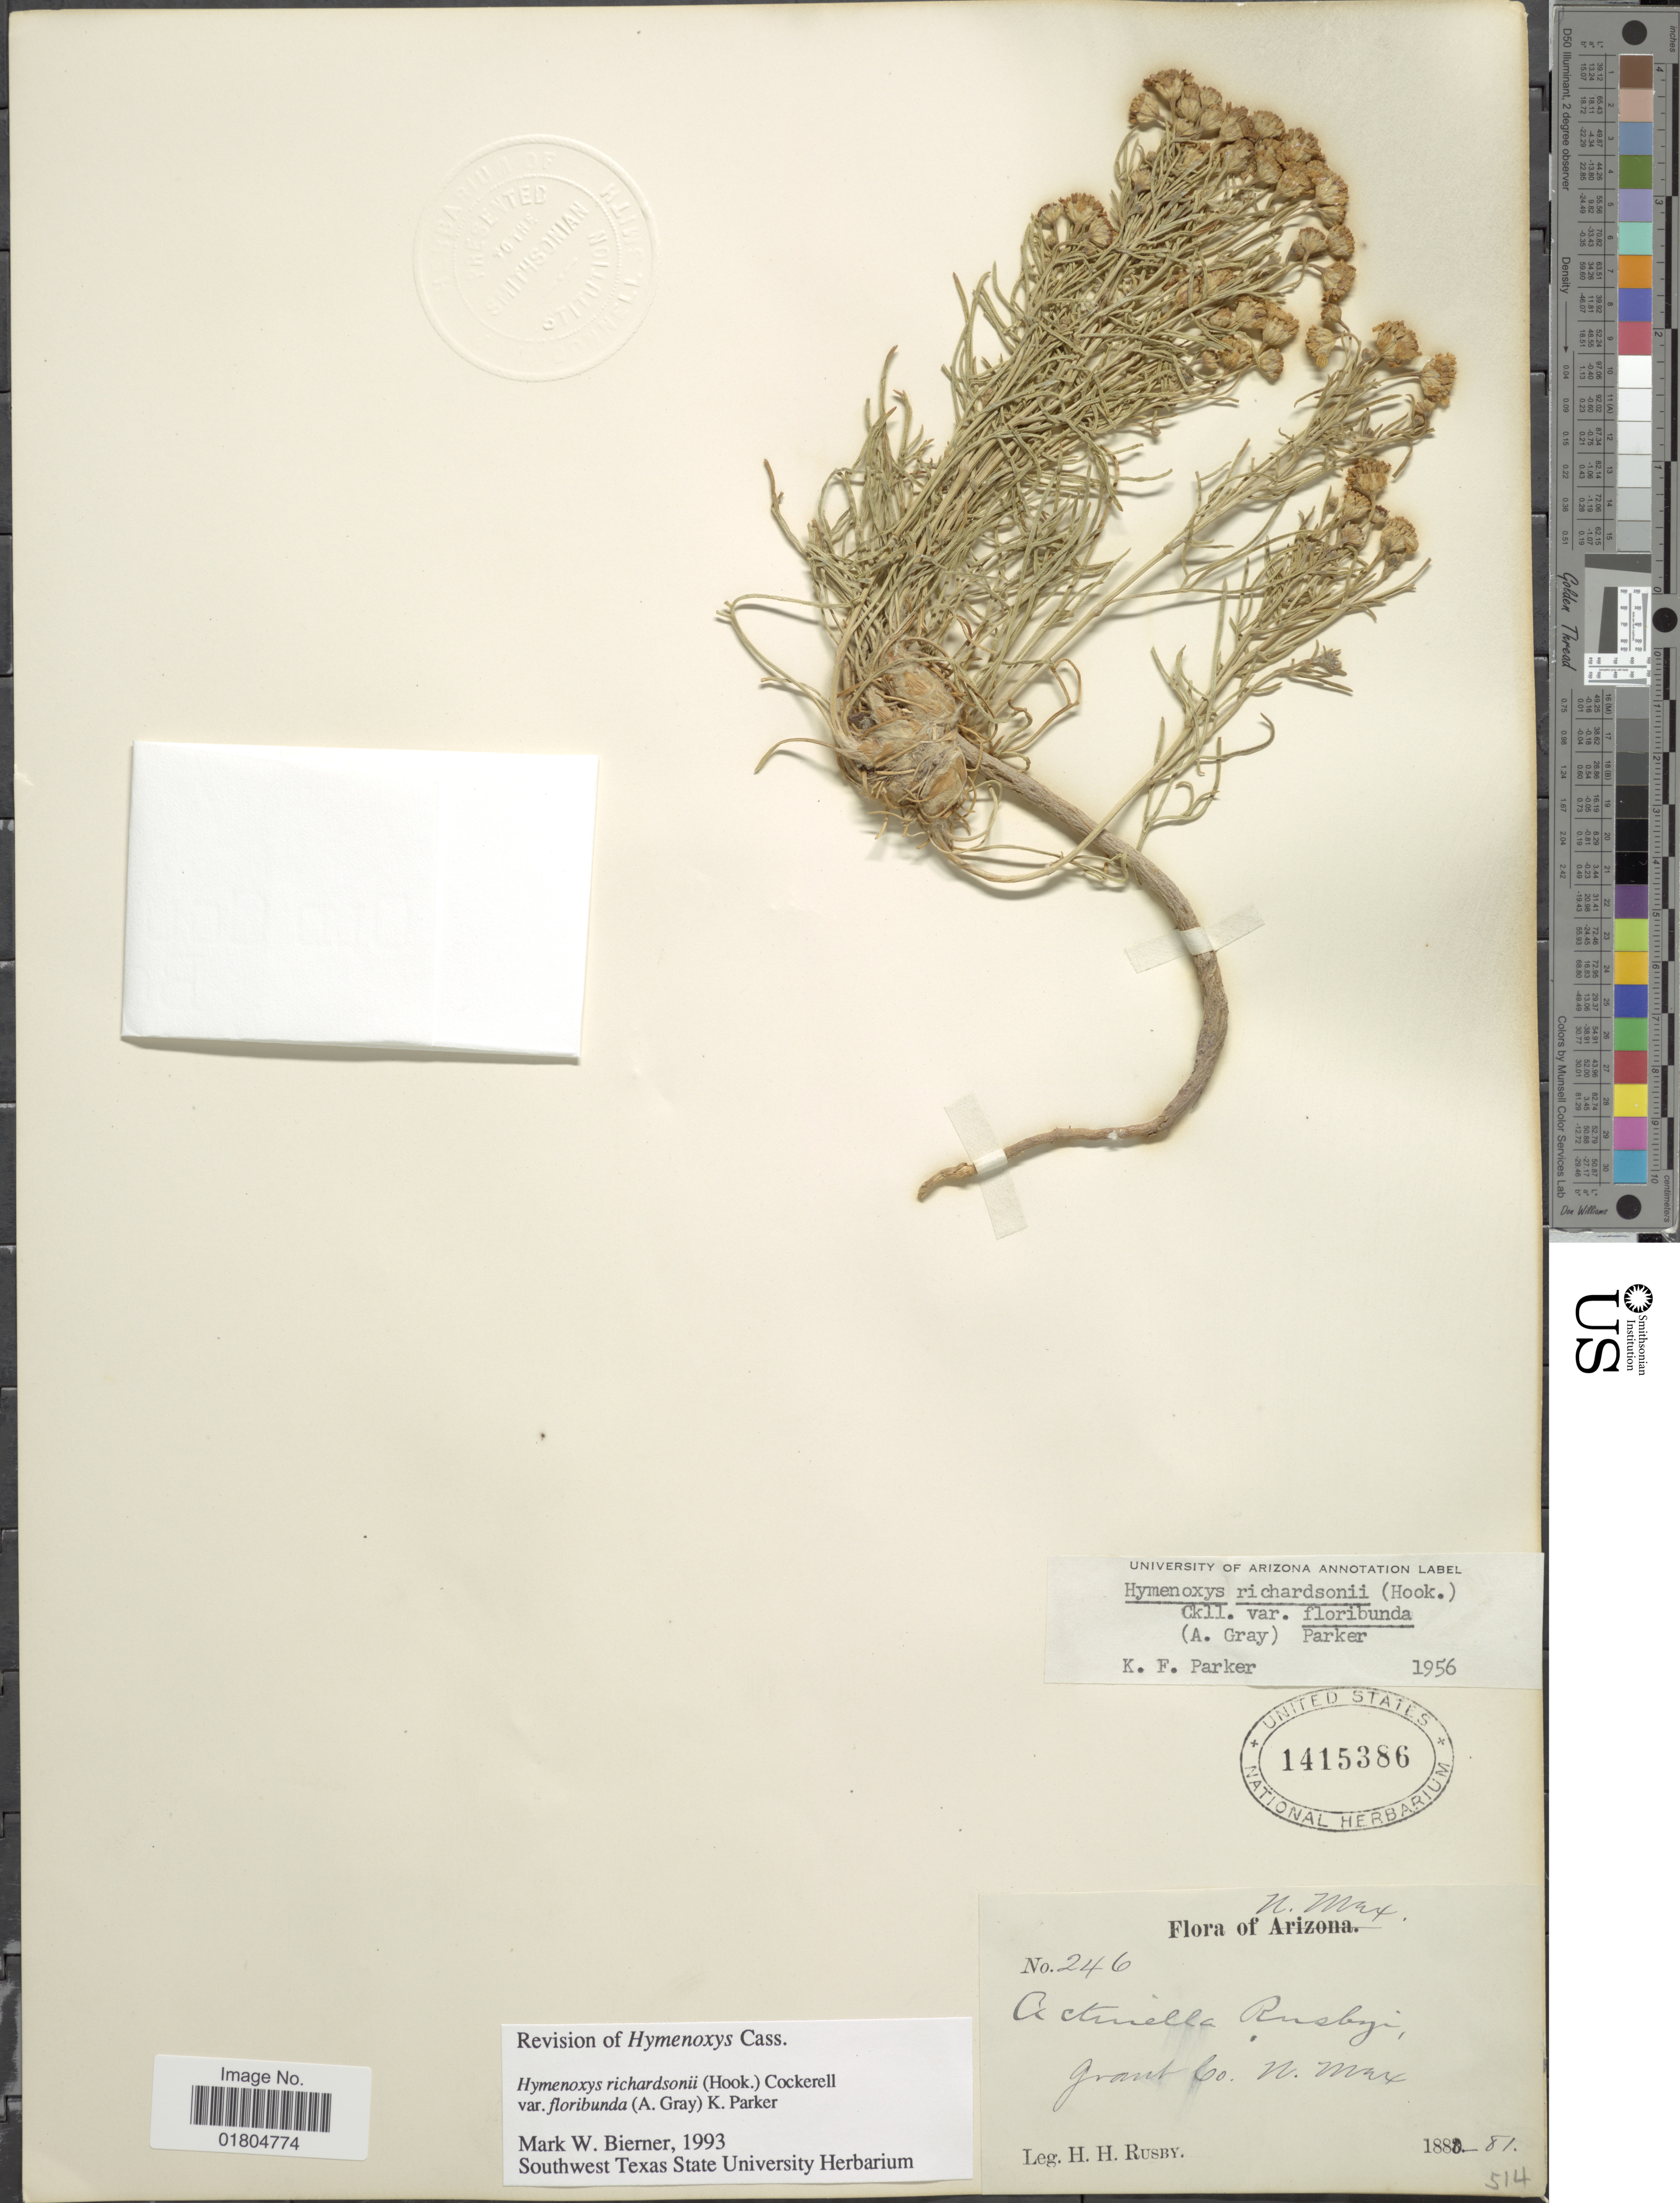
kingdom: Plantae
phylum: Tracheophyta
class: Magnoliopsida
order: Asterales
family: Asteraceae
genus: Hymenoxys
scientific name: Hymenoxys richardsonii var. floribunda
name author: (A. Gray) K.F. Parker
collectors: H. H. Rusby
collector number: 246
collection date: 1880/1881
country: United States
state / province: New Mexico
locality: Grant Co.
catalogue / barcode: US 1415386